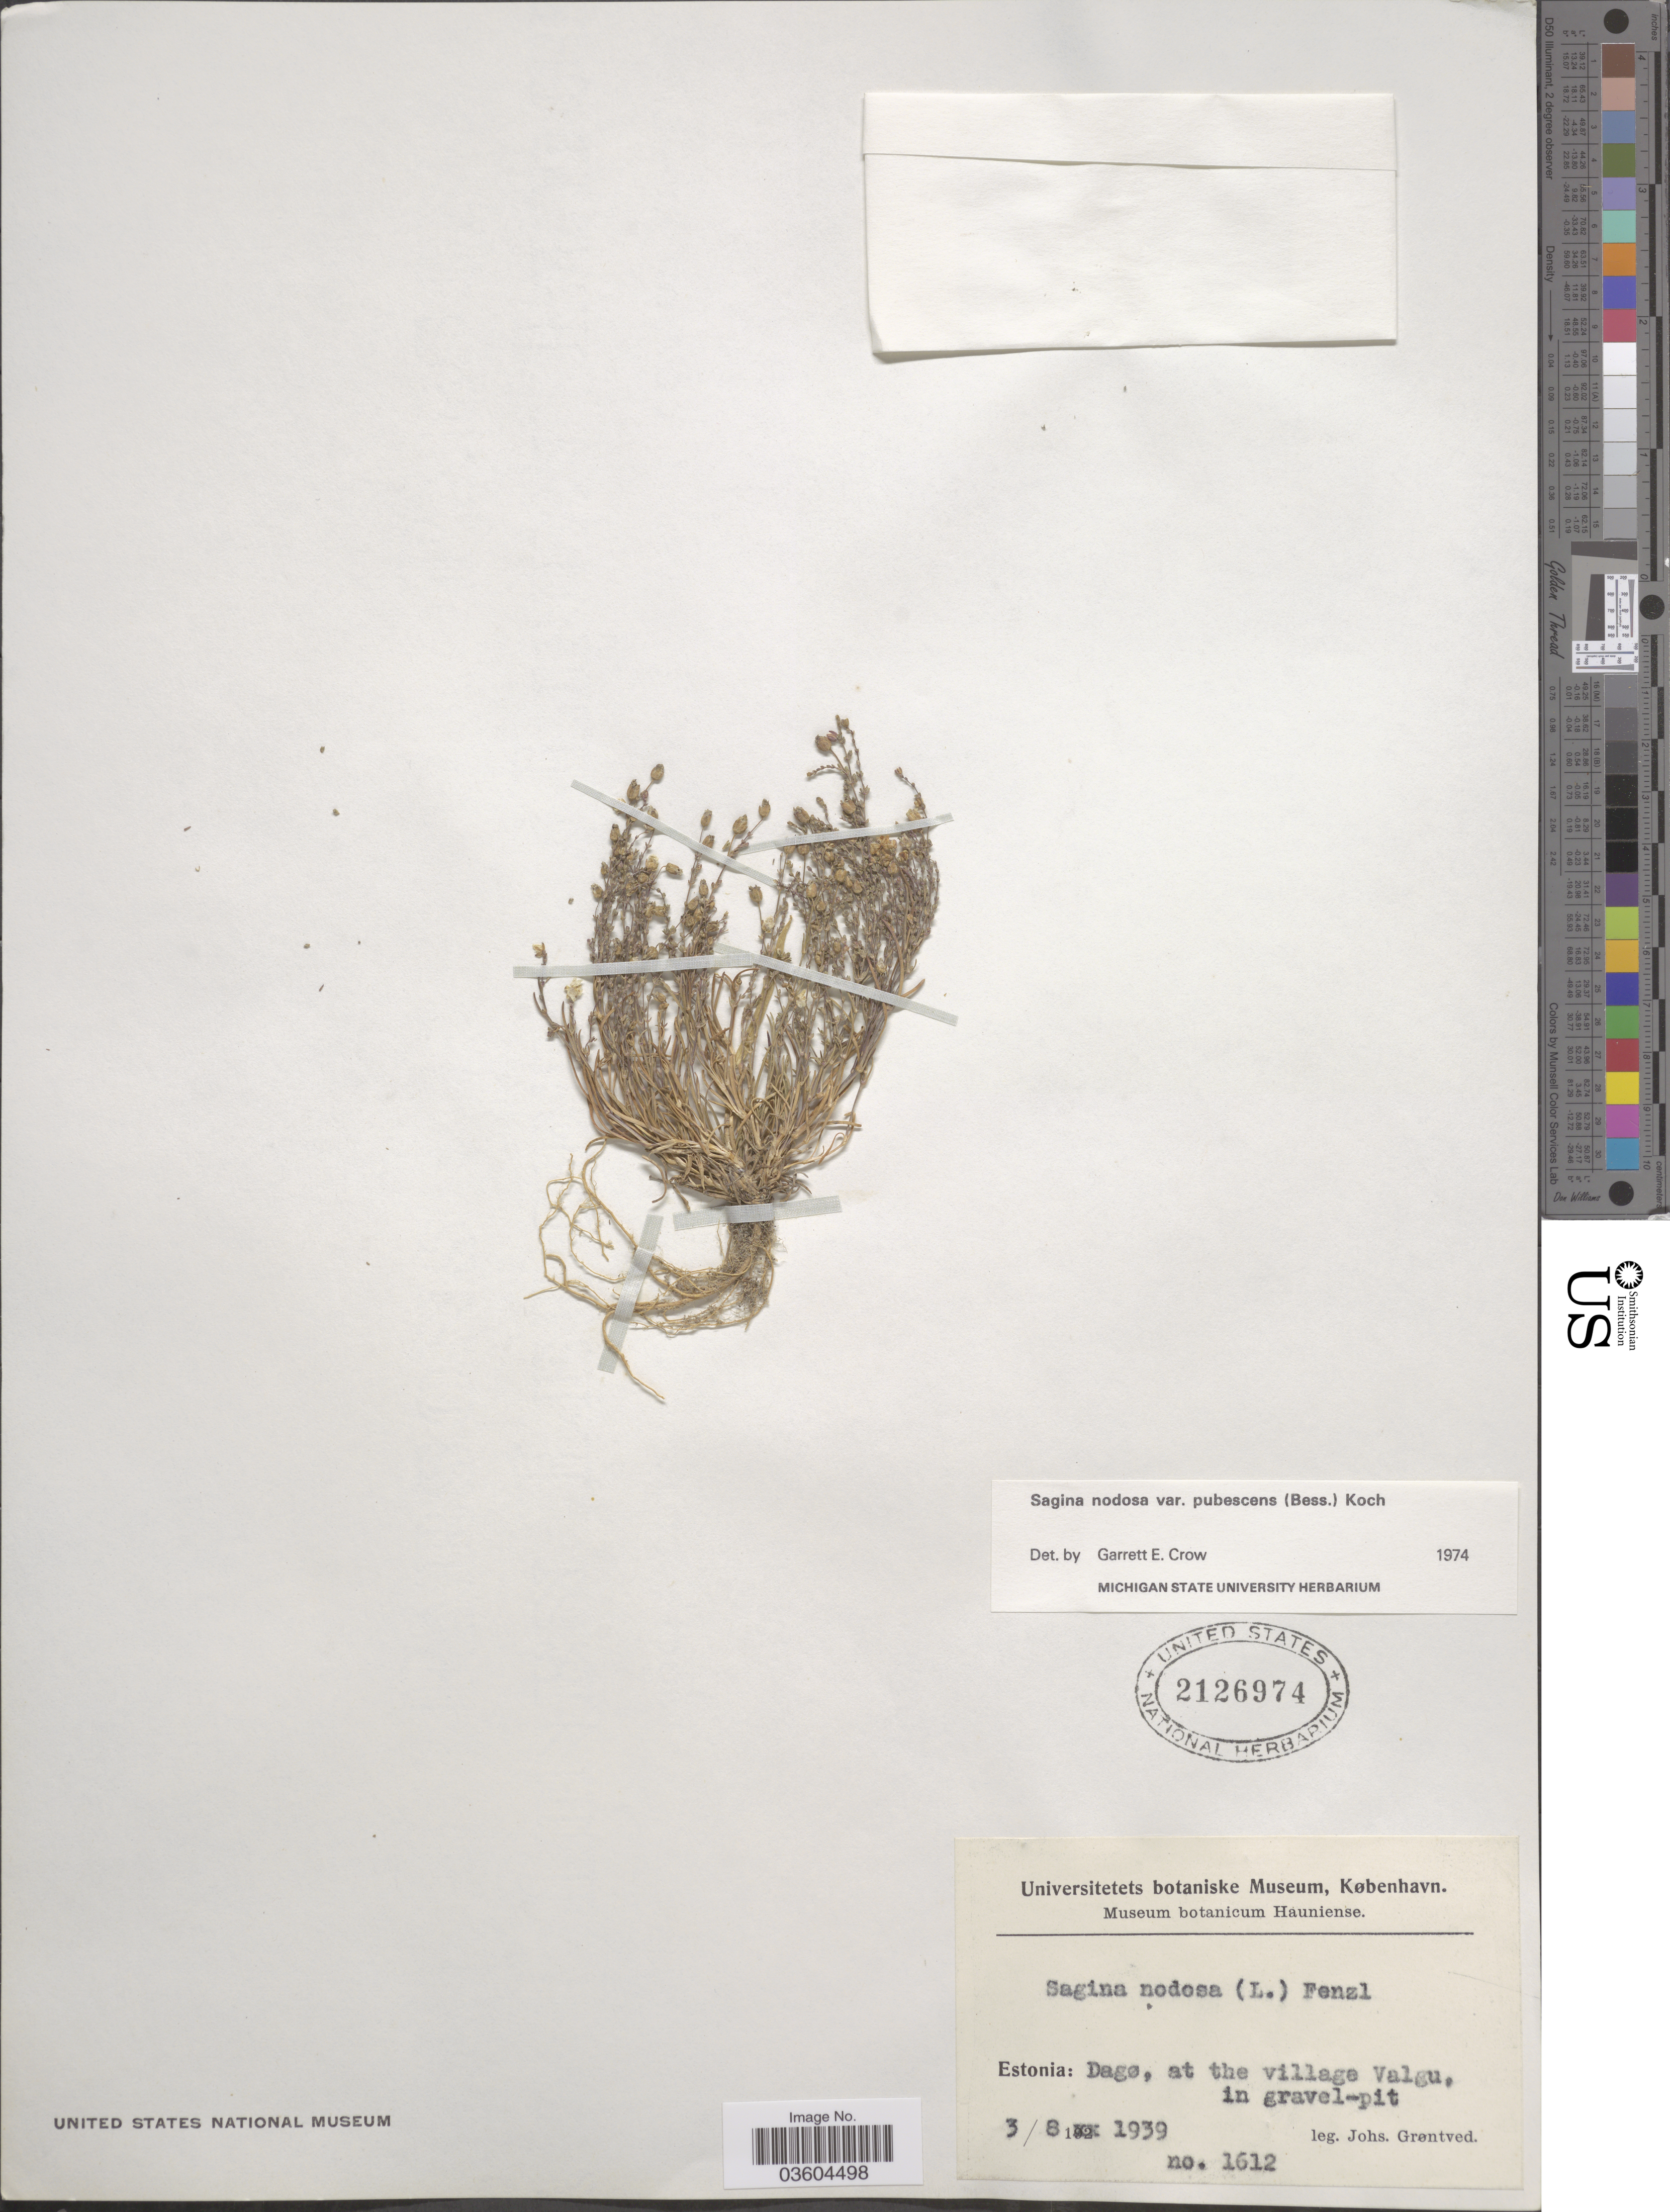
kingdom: Plantae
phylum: Tracheophyta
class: Magnoliopsida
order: Caryophyllales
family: Caryophyllaceae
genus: Sagina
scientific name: Sagina nodosa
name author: (L.) Fenzl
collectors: J. Grøntved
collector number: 1612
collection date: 1939-08-03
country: Estonia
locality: Dagø, at the village Valgu.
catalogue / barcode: US 2126974